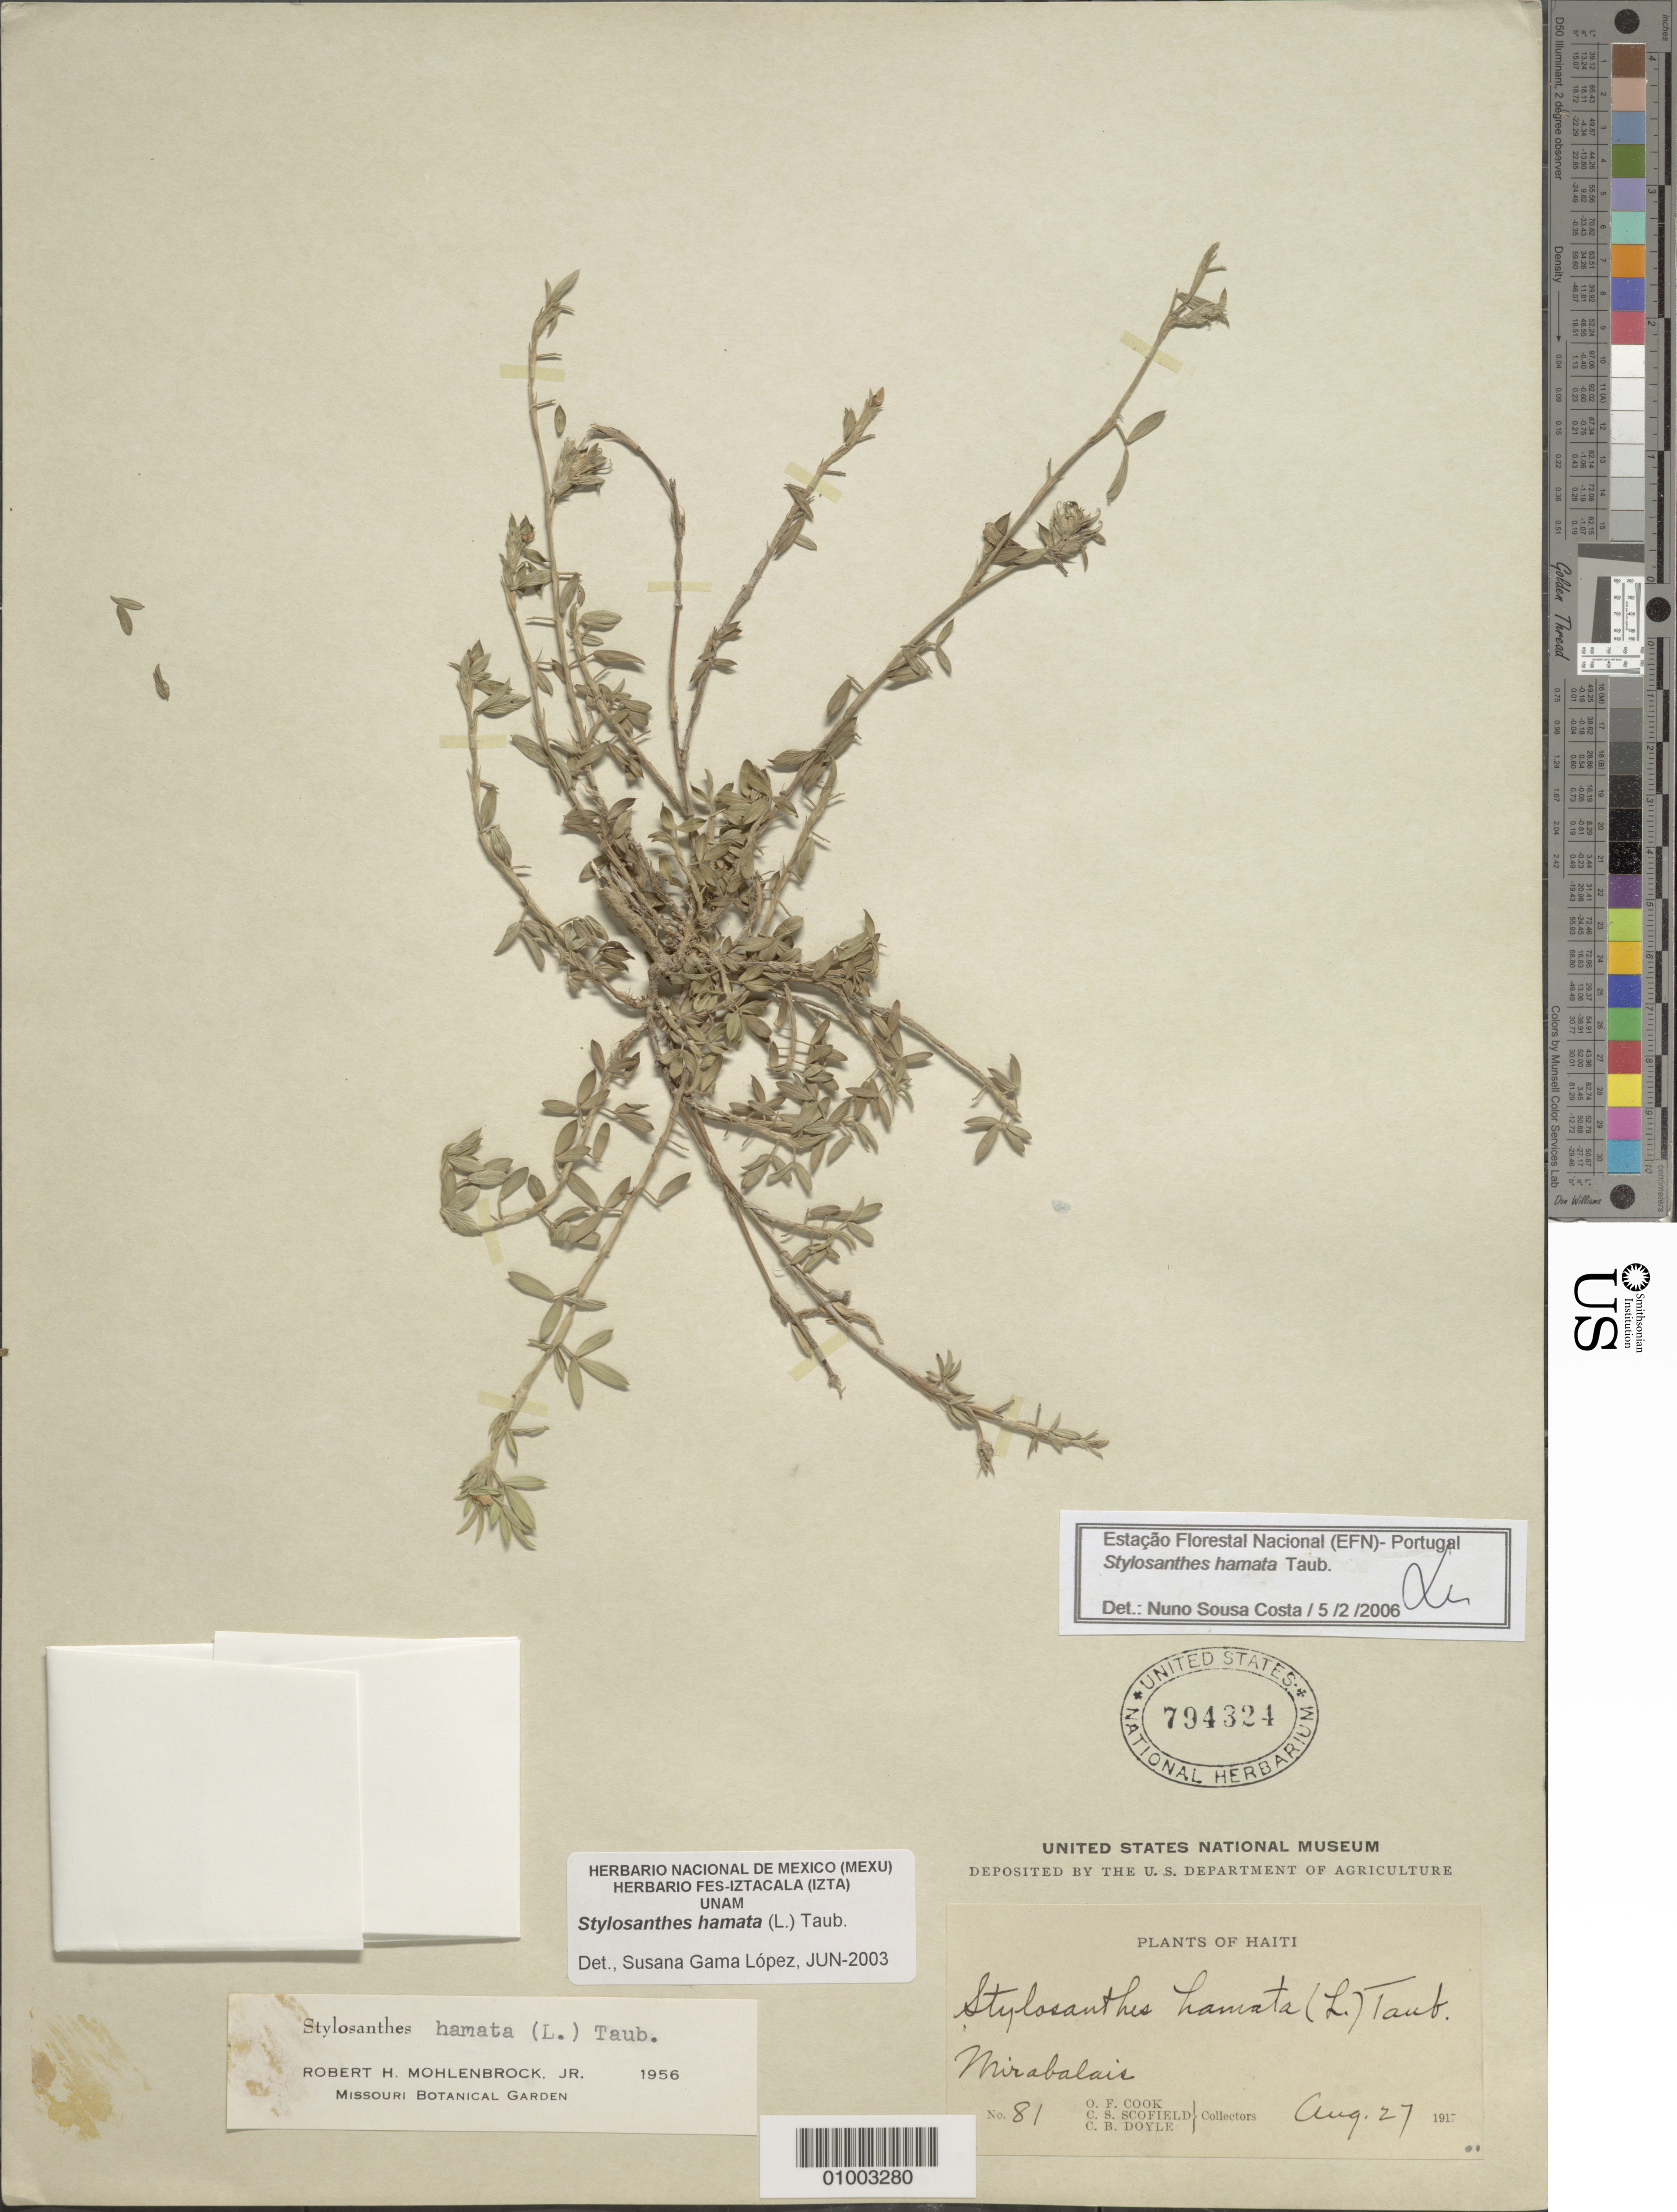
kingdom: Plantae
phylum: Tracheophyta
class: Magnoliopsida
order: Fabales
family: Fabaceae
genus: Stylosanthes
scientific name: Stylosanthes hamata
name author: (L.) Taub.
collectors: O. F. Cook, C. Scofield & C. Doyle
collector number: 81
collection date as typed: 27 Aug 1917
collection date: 1917-08-27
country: Haiti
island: Hispaniola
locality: Mirabalais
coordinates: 0 N, 0 E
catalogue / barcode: US 794324